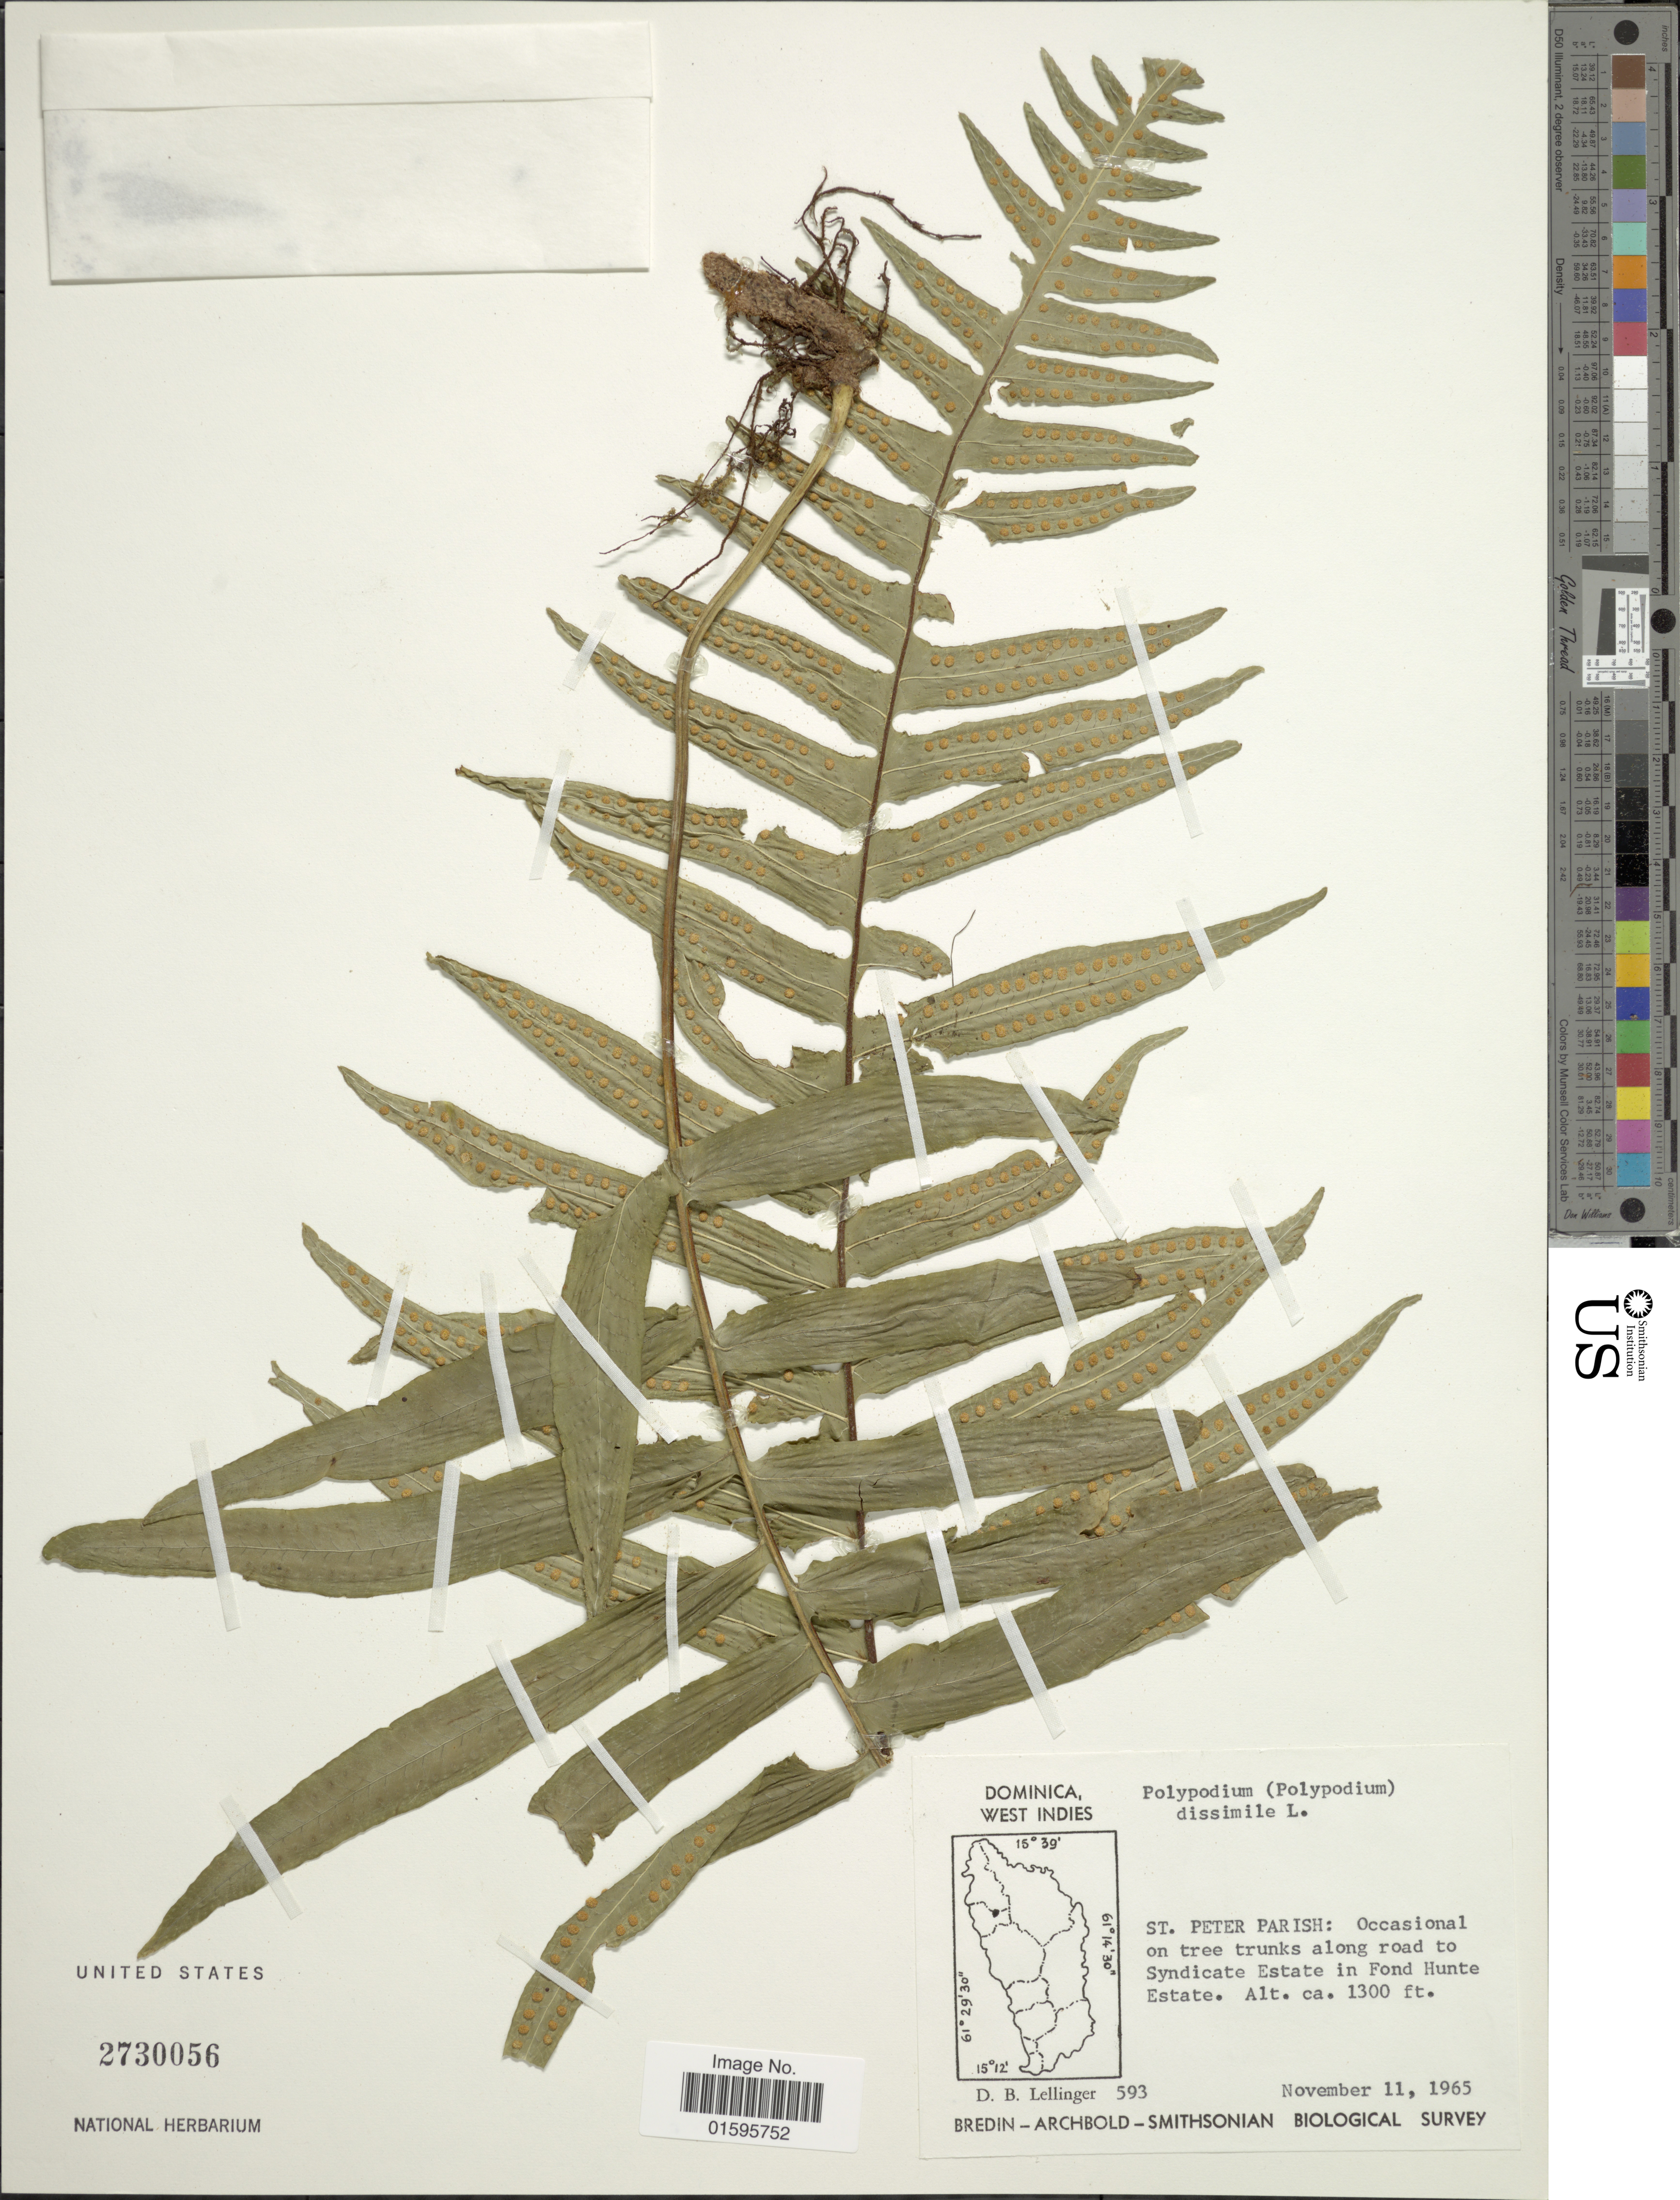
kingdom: Plantae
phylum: Tracheophyta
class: Polypodiopsida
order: Polypodiales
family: Polypodiaceae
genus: Polypodium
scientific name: Polypodium dulce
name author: Poir.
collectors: D. B. Lellinger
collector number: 593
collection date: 1965-11-11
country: Dominica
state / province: St. Peter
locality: Dominica, West Indies, St. Peter Parish, along road to Syndicate Estate in Fond Hunte Estate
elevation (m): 396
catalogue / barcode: US 2730056